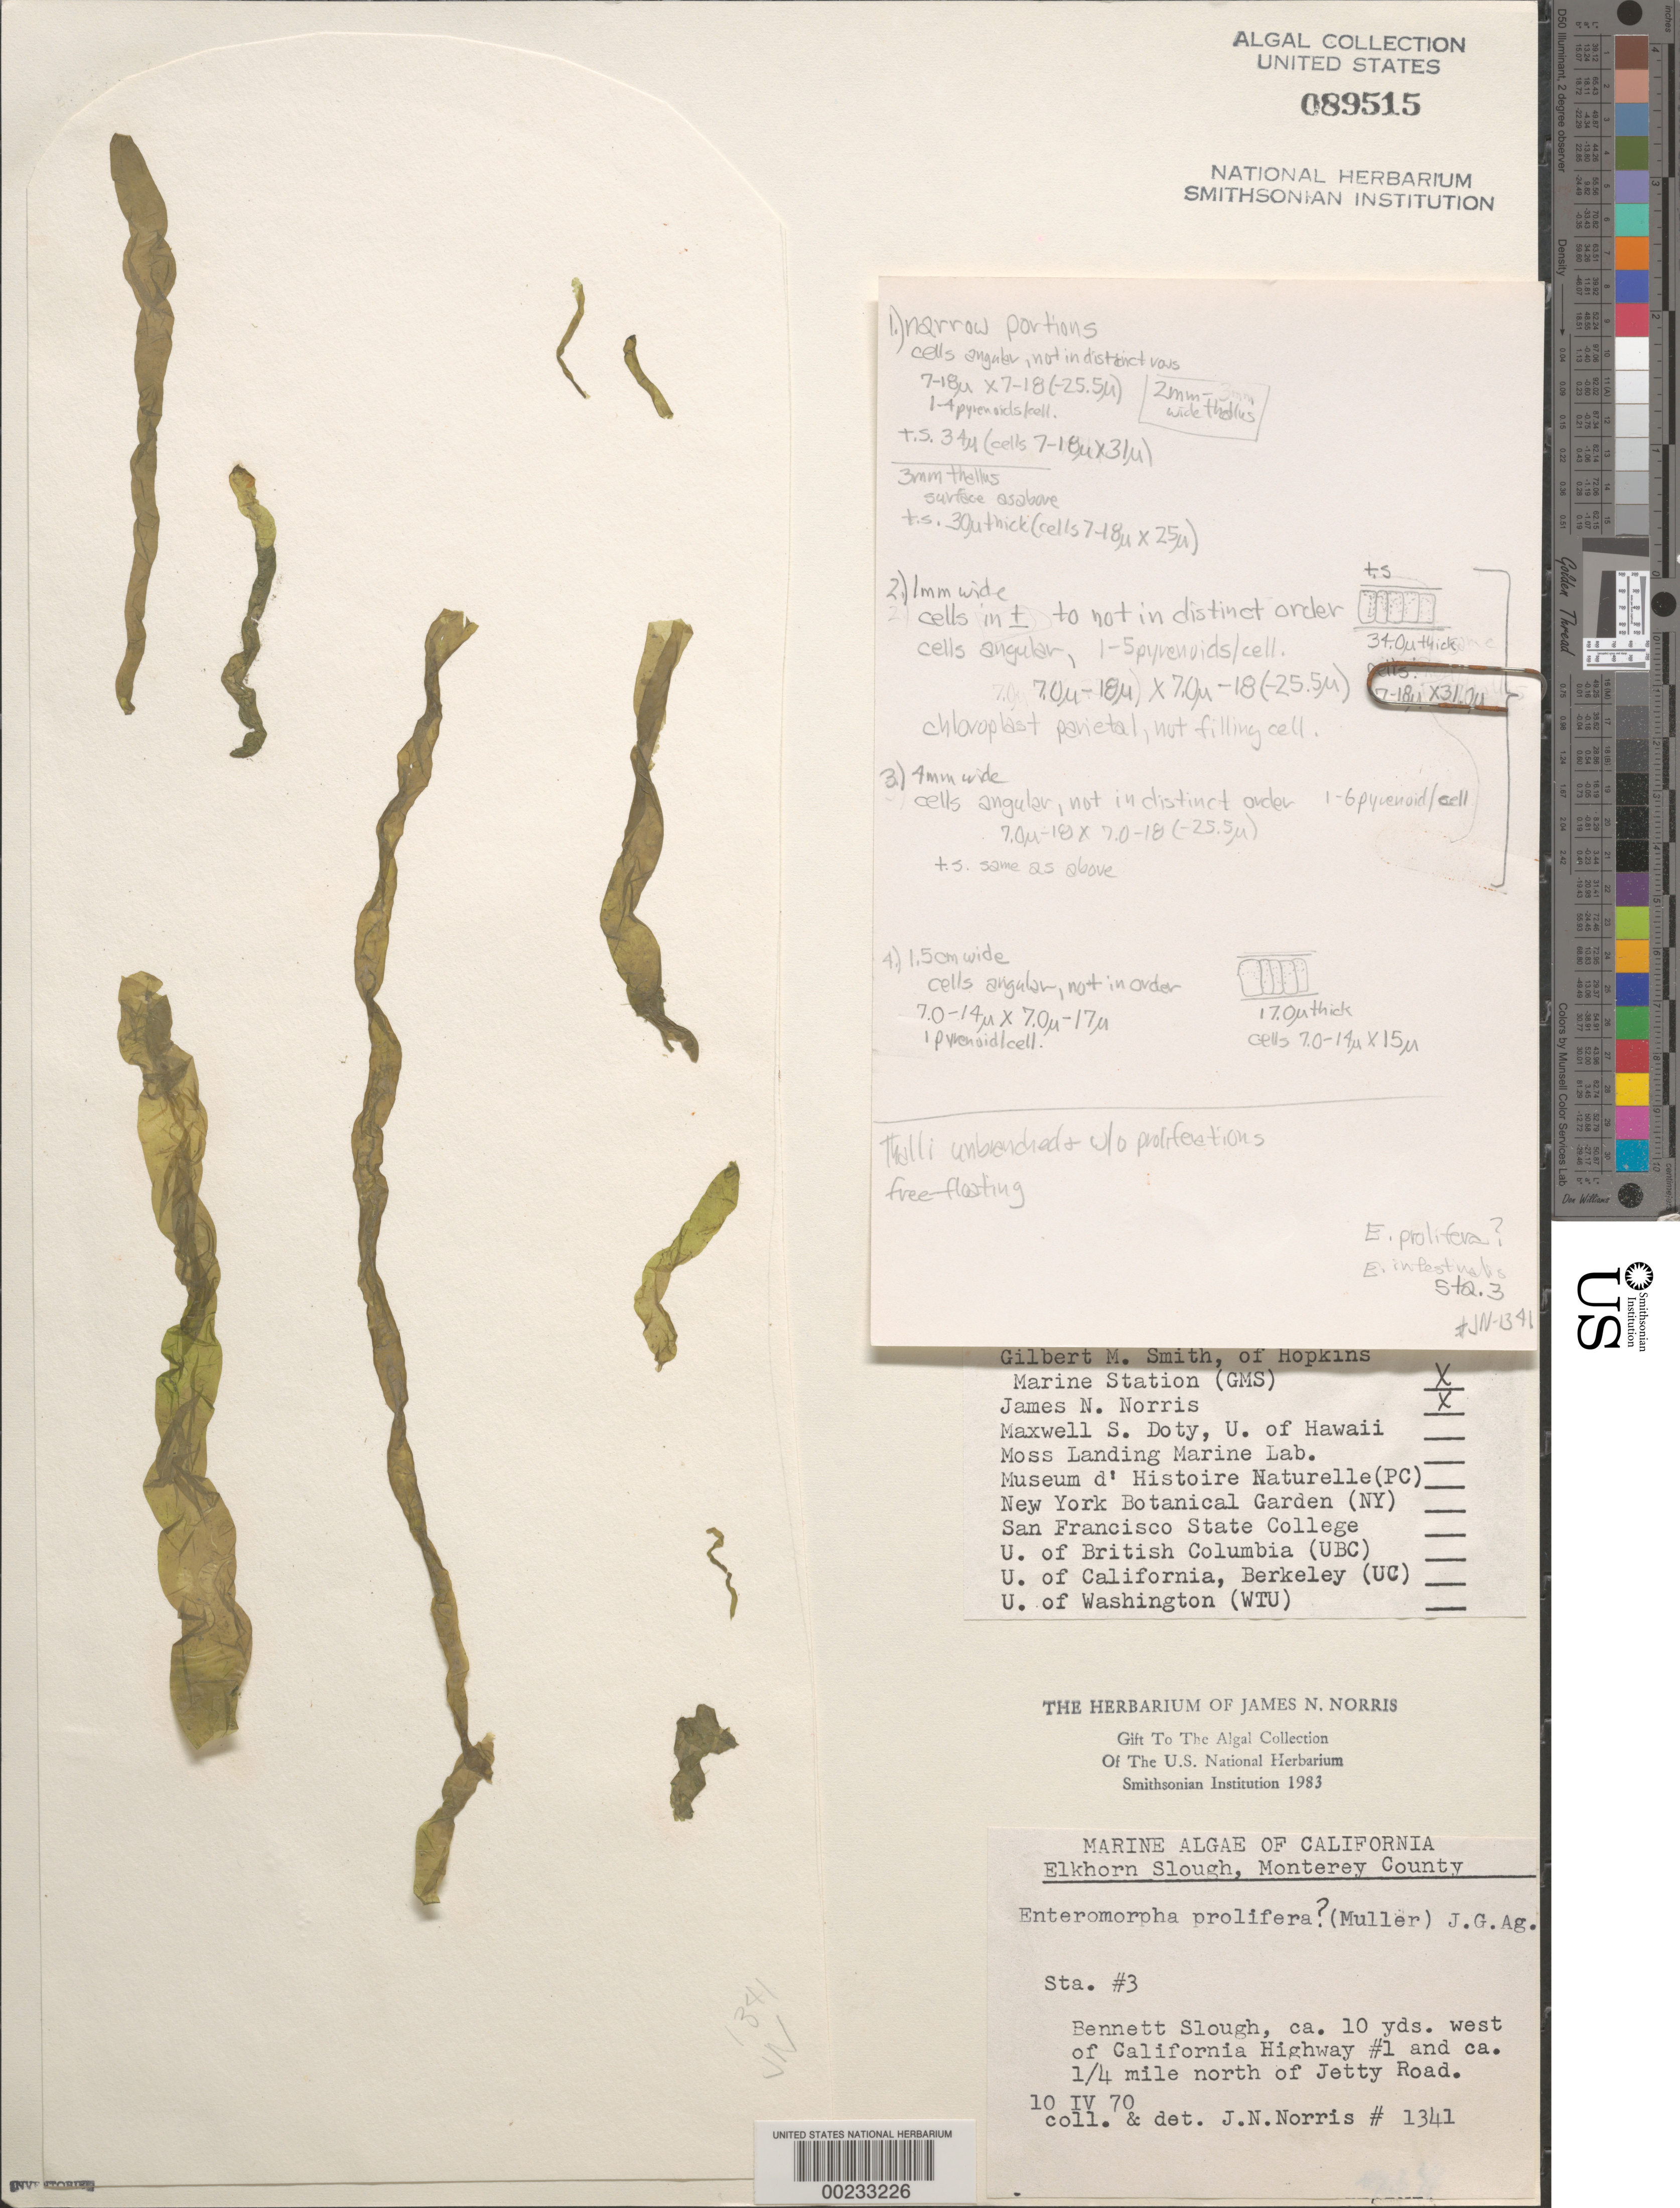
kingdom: Plantae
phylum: Chlorophyta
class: Ulvophyceae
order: Ulvales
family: Ulvaceae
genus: Ulva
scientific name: Ulva prolifera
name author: O.F. Müller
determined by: Algae name updating Project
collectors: J. N. Norris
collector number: JN-1341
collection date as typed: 10 Apr 1970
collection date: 1970-04-10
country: United States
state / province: California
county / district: Monterey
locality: Bennett Slough, Elkhorn Slough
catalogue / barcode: US 89515